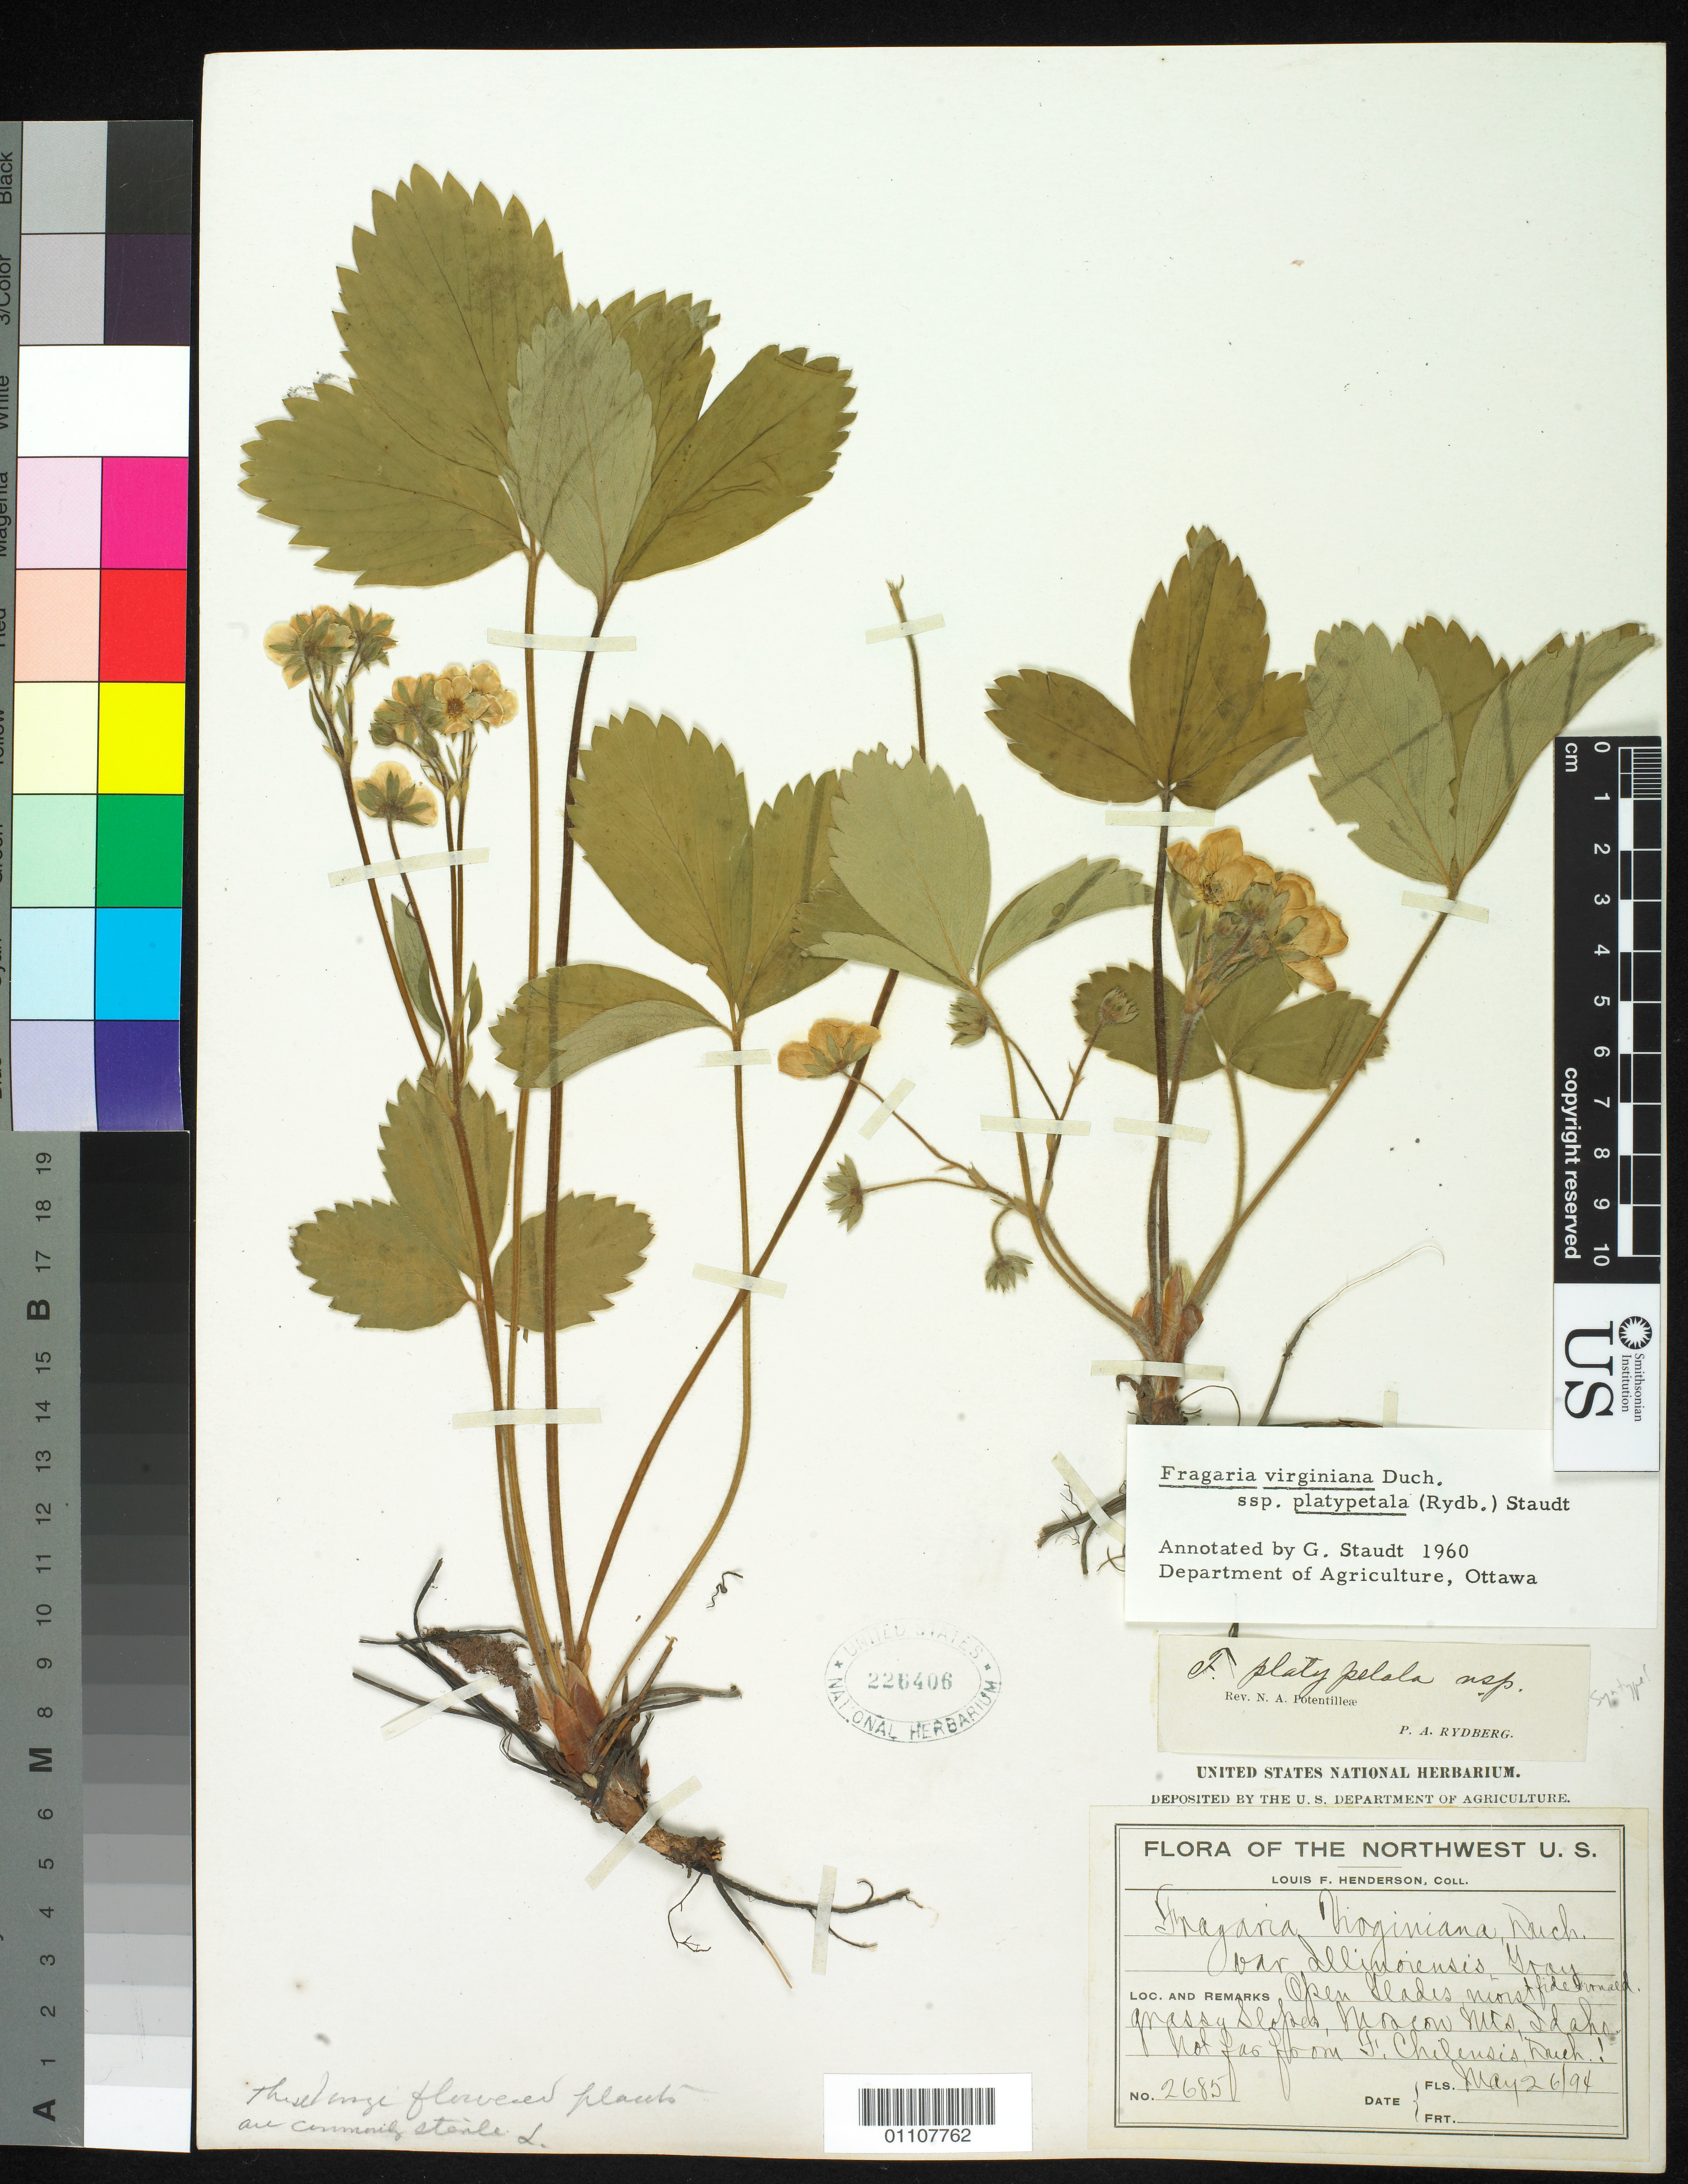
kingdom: Plantae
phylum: Tracheophyta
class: Magnoliopsida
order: Rosales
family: Rosaceae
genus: Fragaria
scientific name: Fragaria platypetala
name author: Rydb.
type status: Syntype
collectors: L. F. Henderson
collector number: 2685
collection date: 1894-05-26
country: United States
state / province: Idaho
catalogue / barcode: US 226406